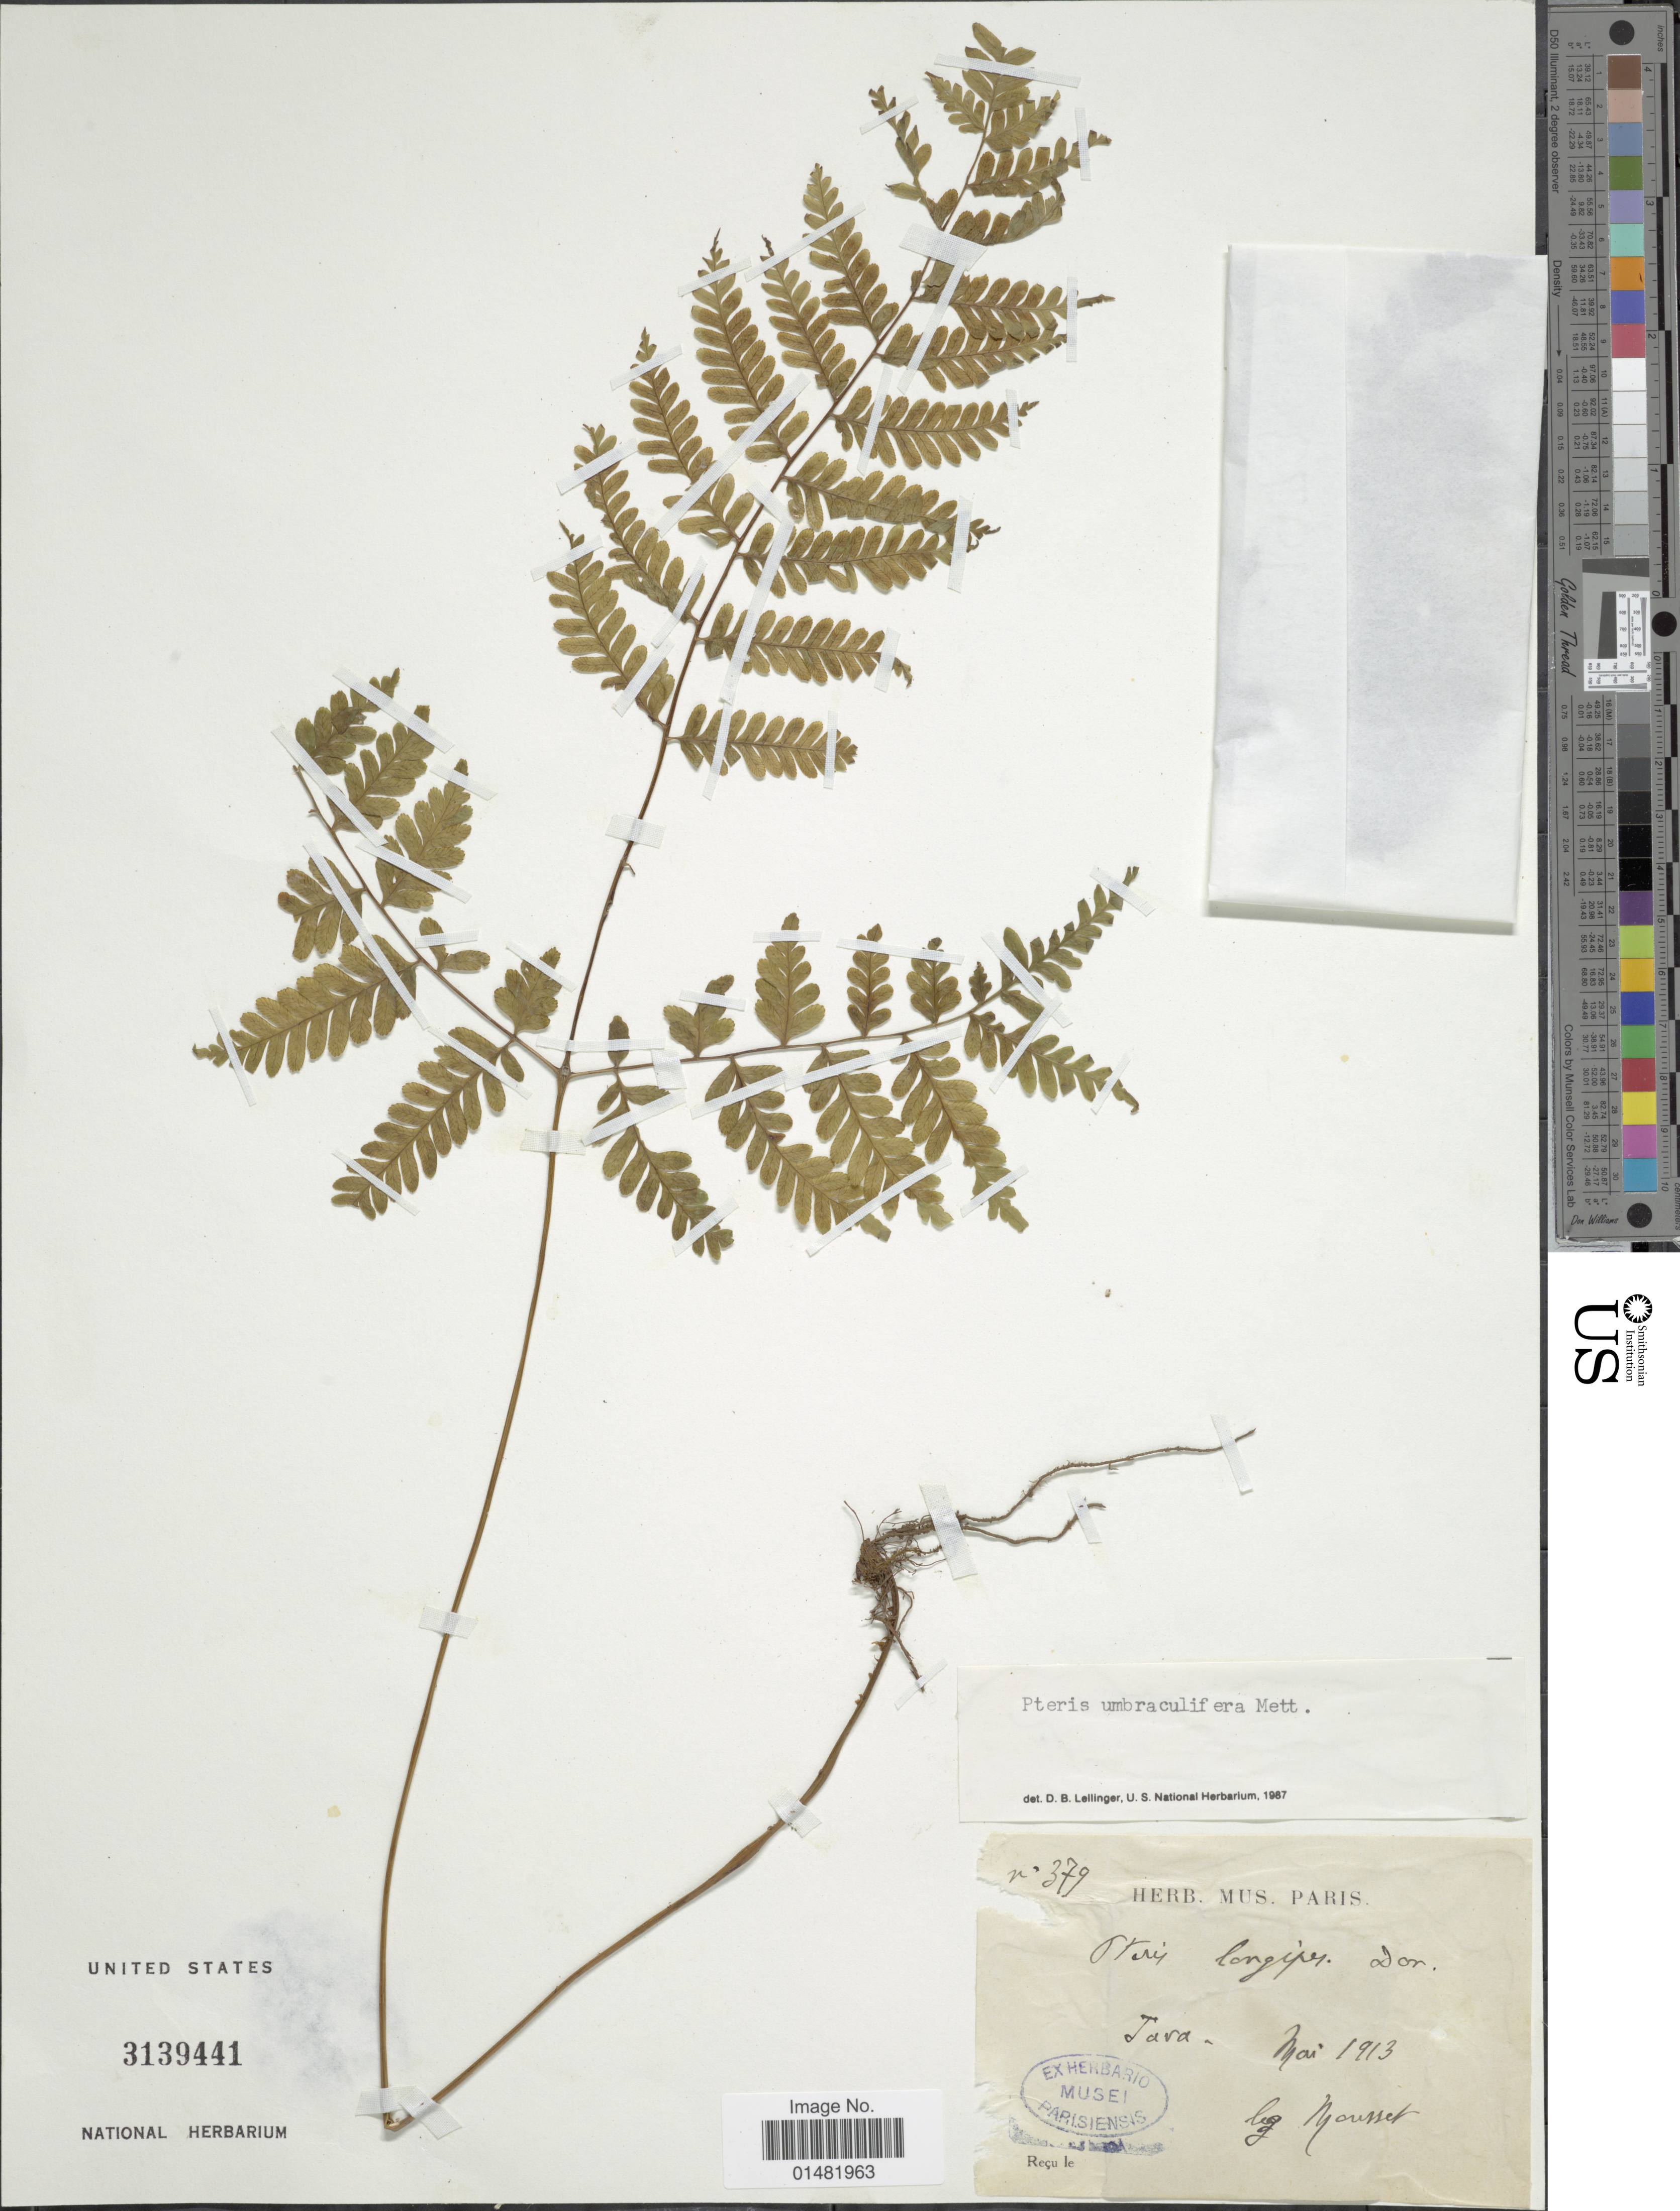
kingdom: Plantae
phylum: Tracheophyta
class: Polypodiopsida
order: Polypodiales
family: Pteridaceae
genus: Pteris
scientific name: Pteris umbraculifera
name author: Mett.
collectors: Mousset, --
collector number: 379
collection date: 1913-05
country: Indonesia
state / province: Java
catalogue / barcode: US 3139441